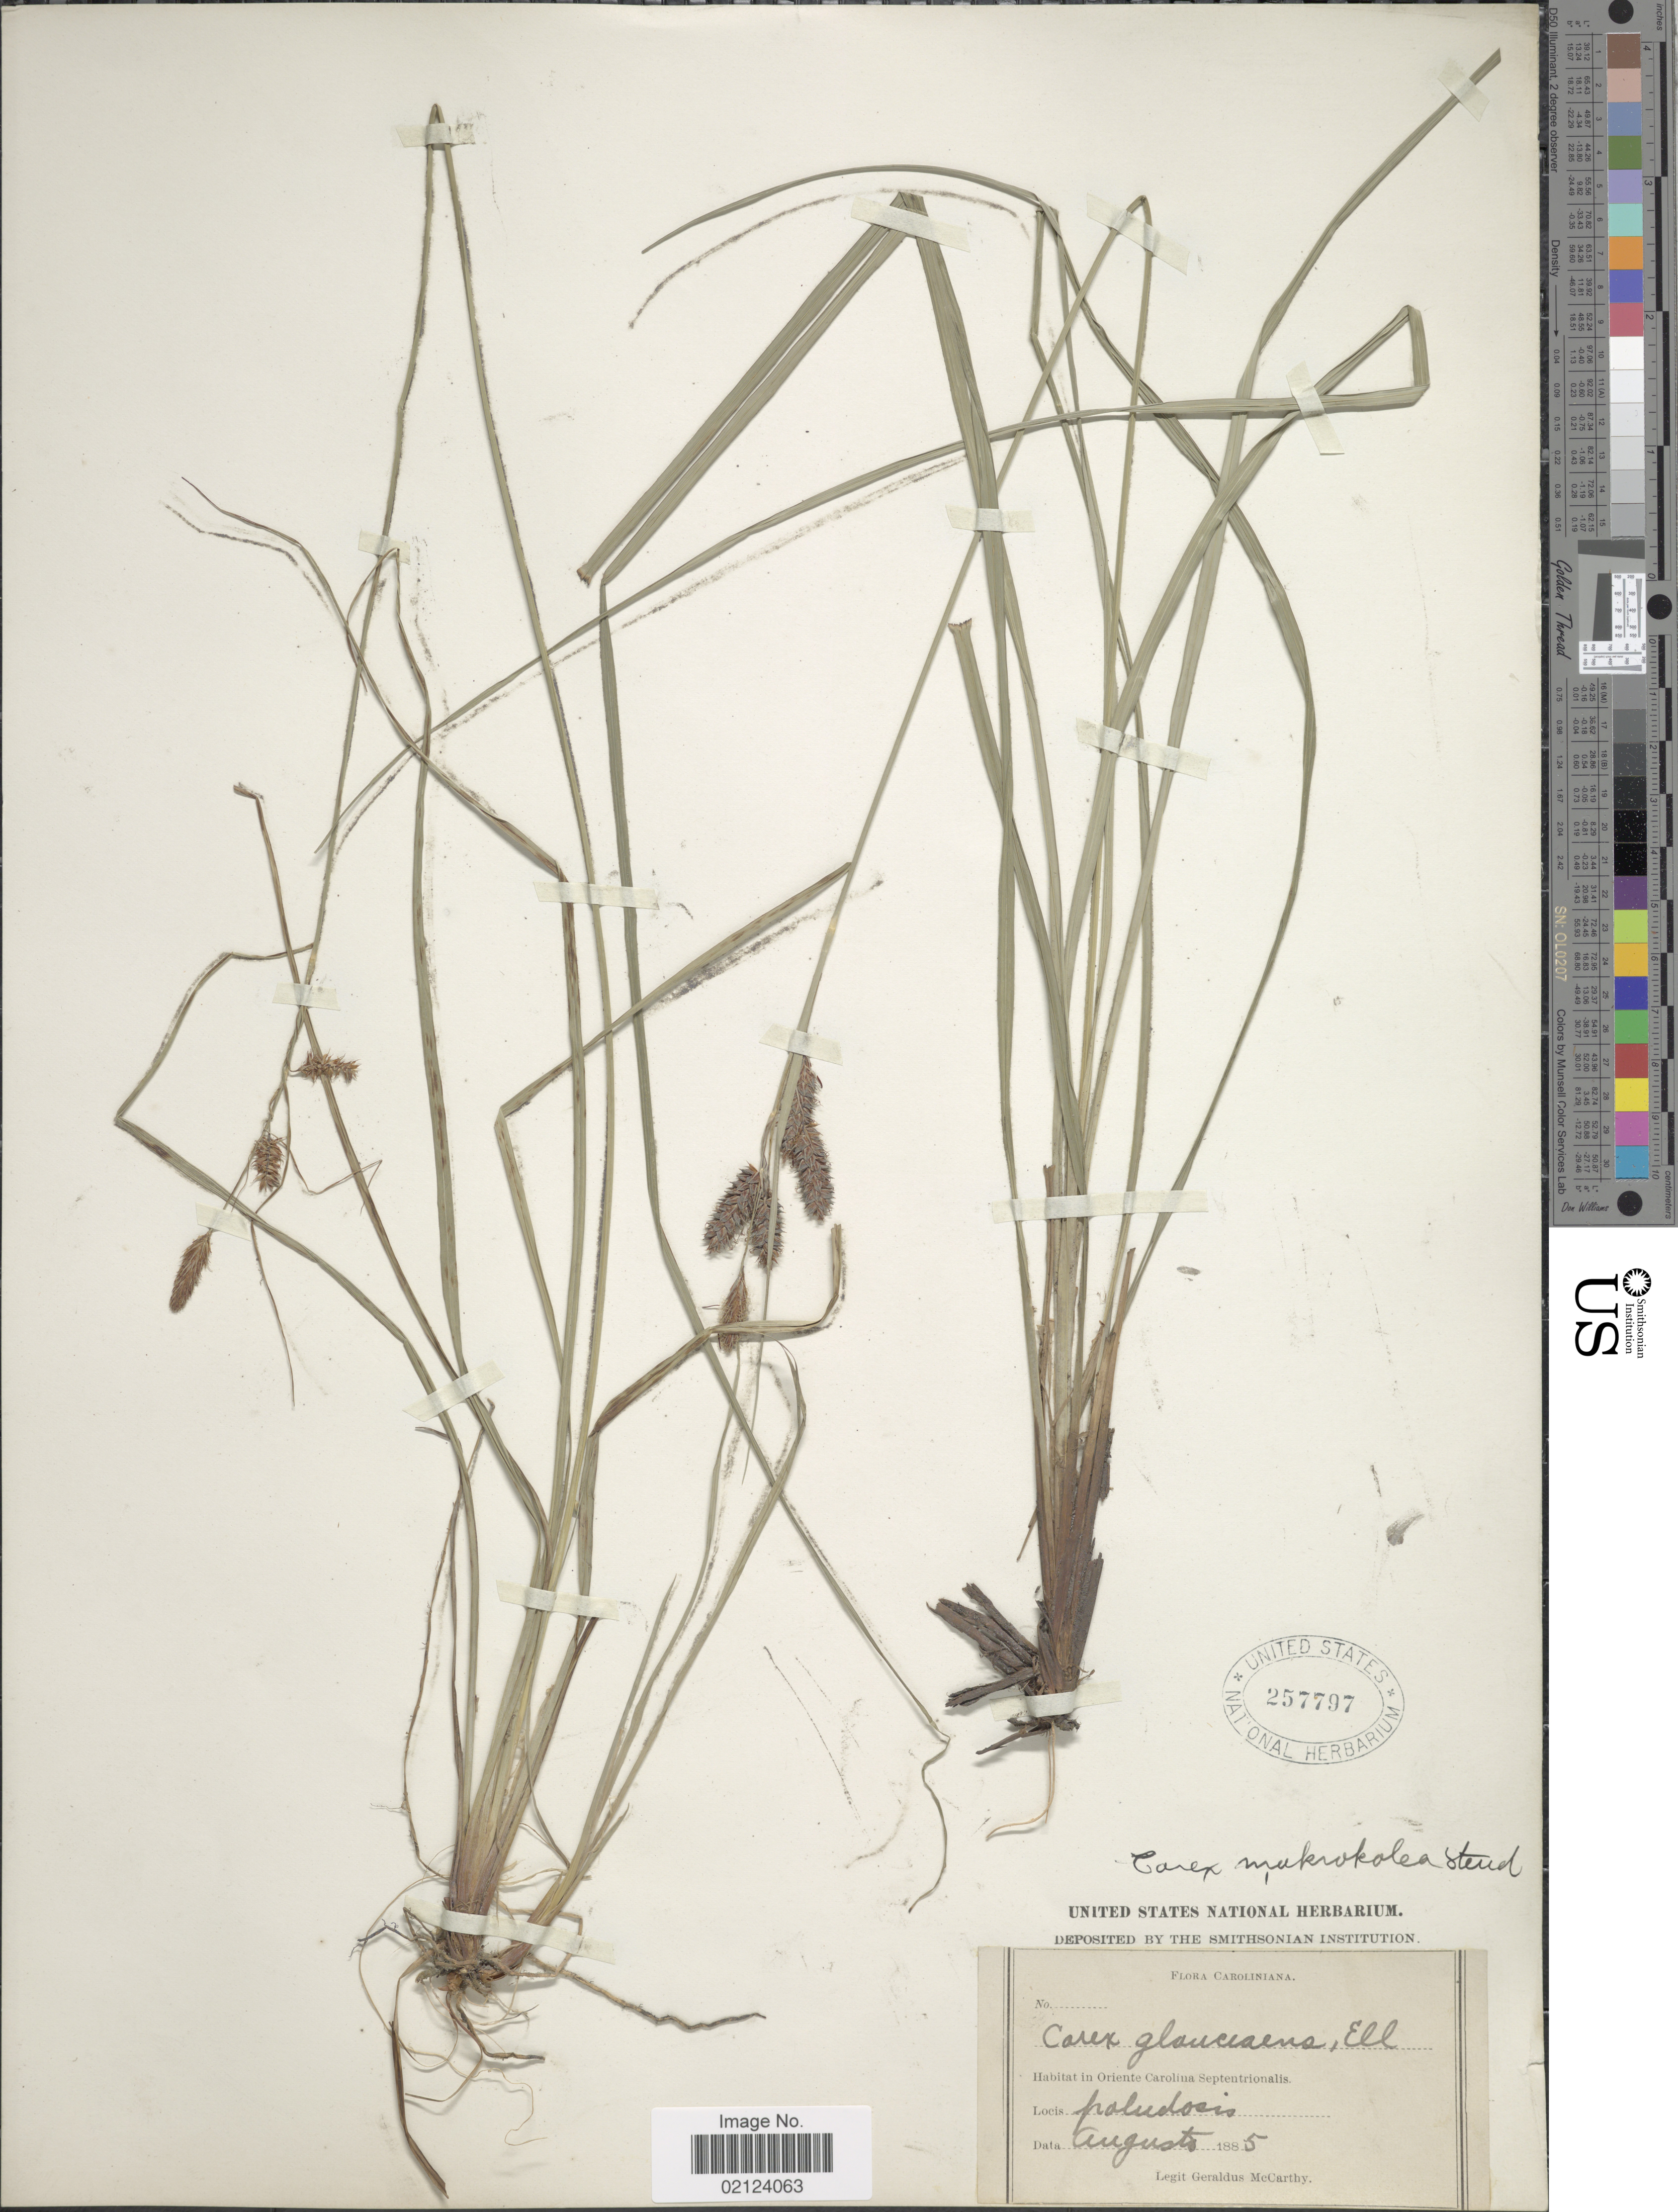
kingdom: Plantae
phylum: Tracheophyta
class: Liliopsida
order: Poales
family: Cyperaceae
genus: Carex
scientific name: Carex glaucescens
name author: Elliott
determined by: Strong, Mark T., (BOT), Smithsonian Institution - National Museum of Natural History (UNITED STATES)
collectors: M. McCarthy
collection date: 1885-08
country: United States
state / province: North Carolina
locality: Caroliniana. In Oriente Carolina Septentrionalis. Paludosis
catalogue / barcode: US 257797